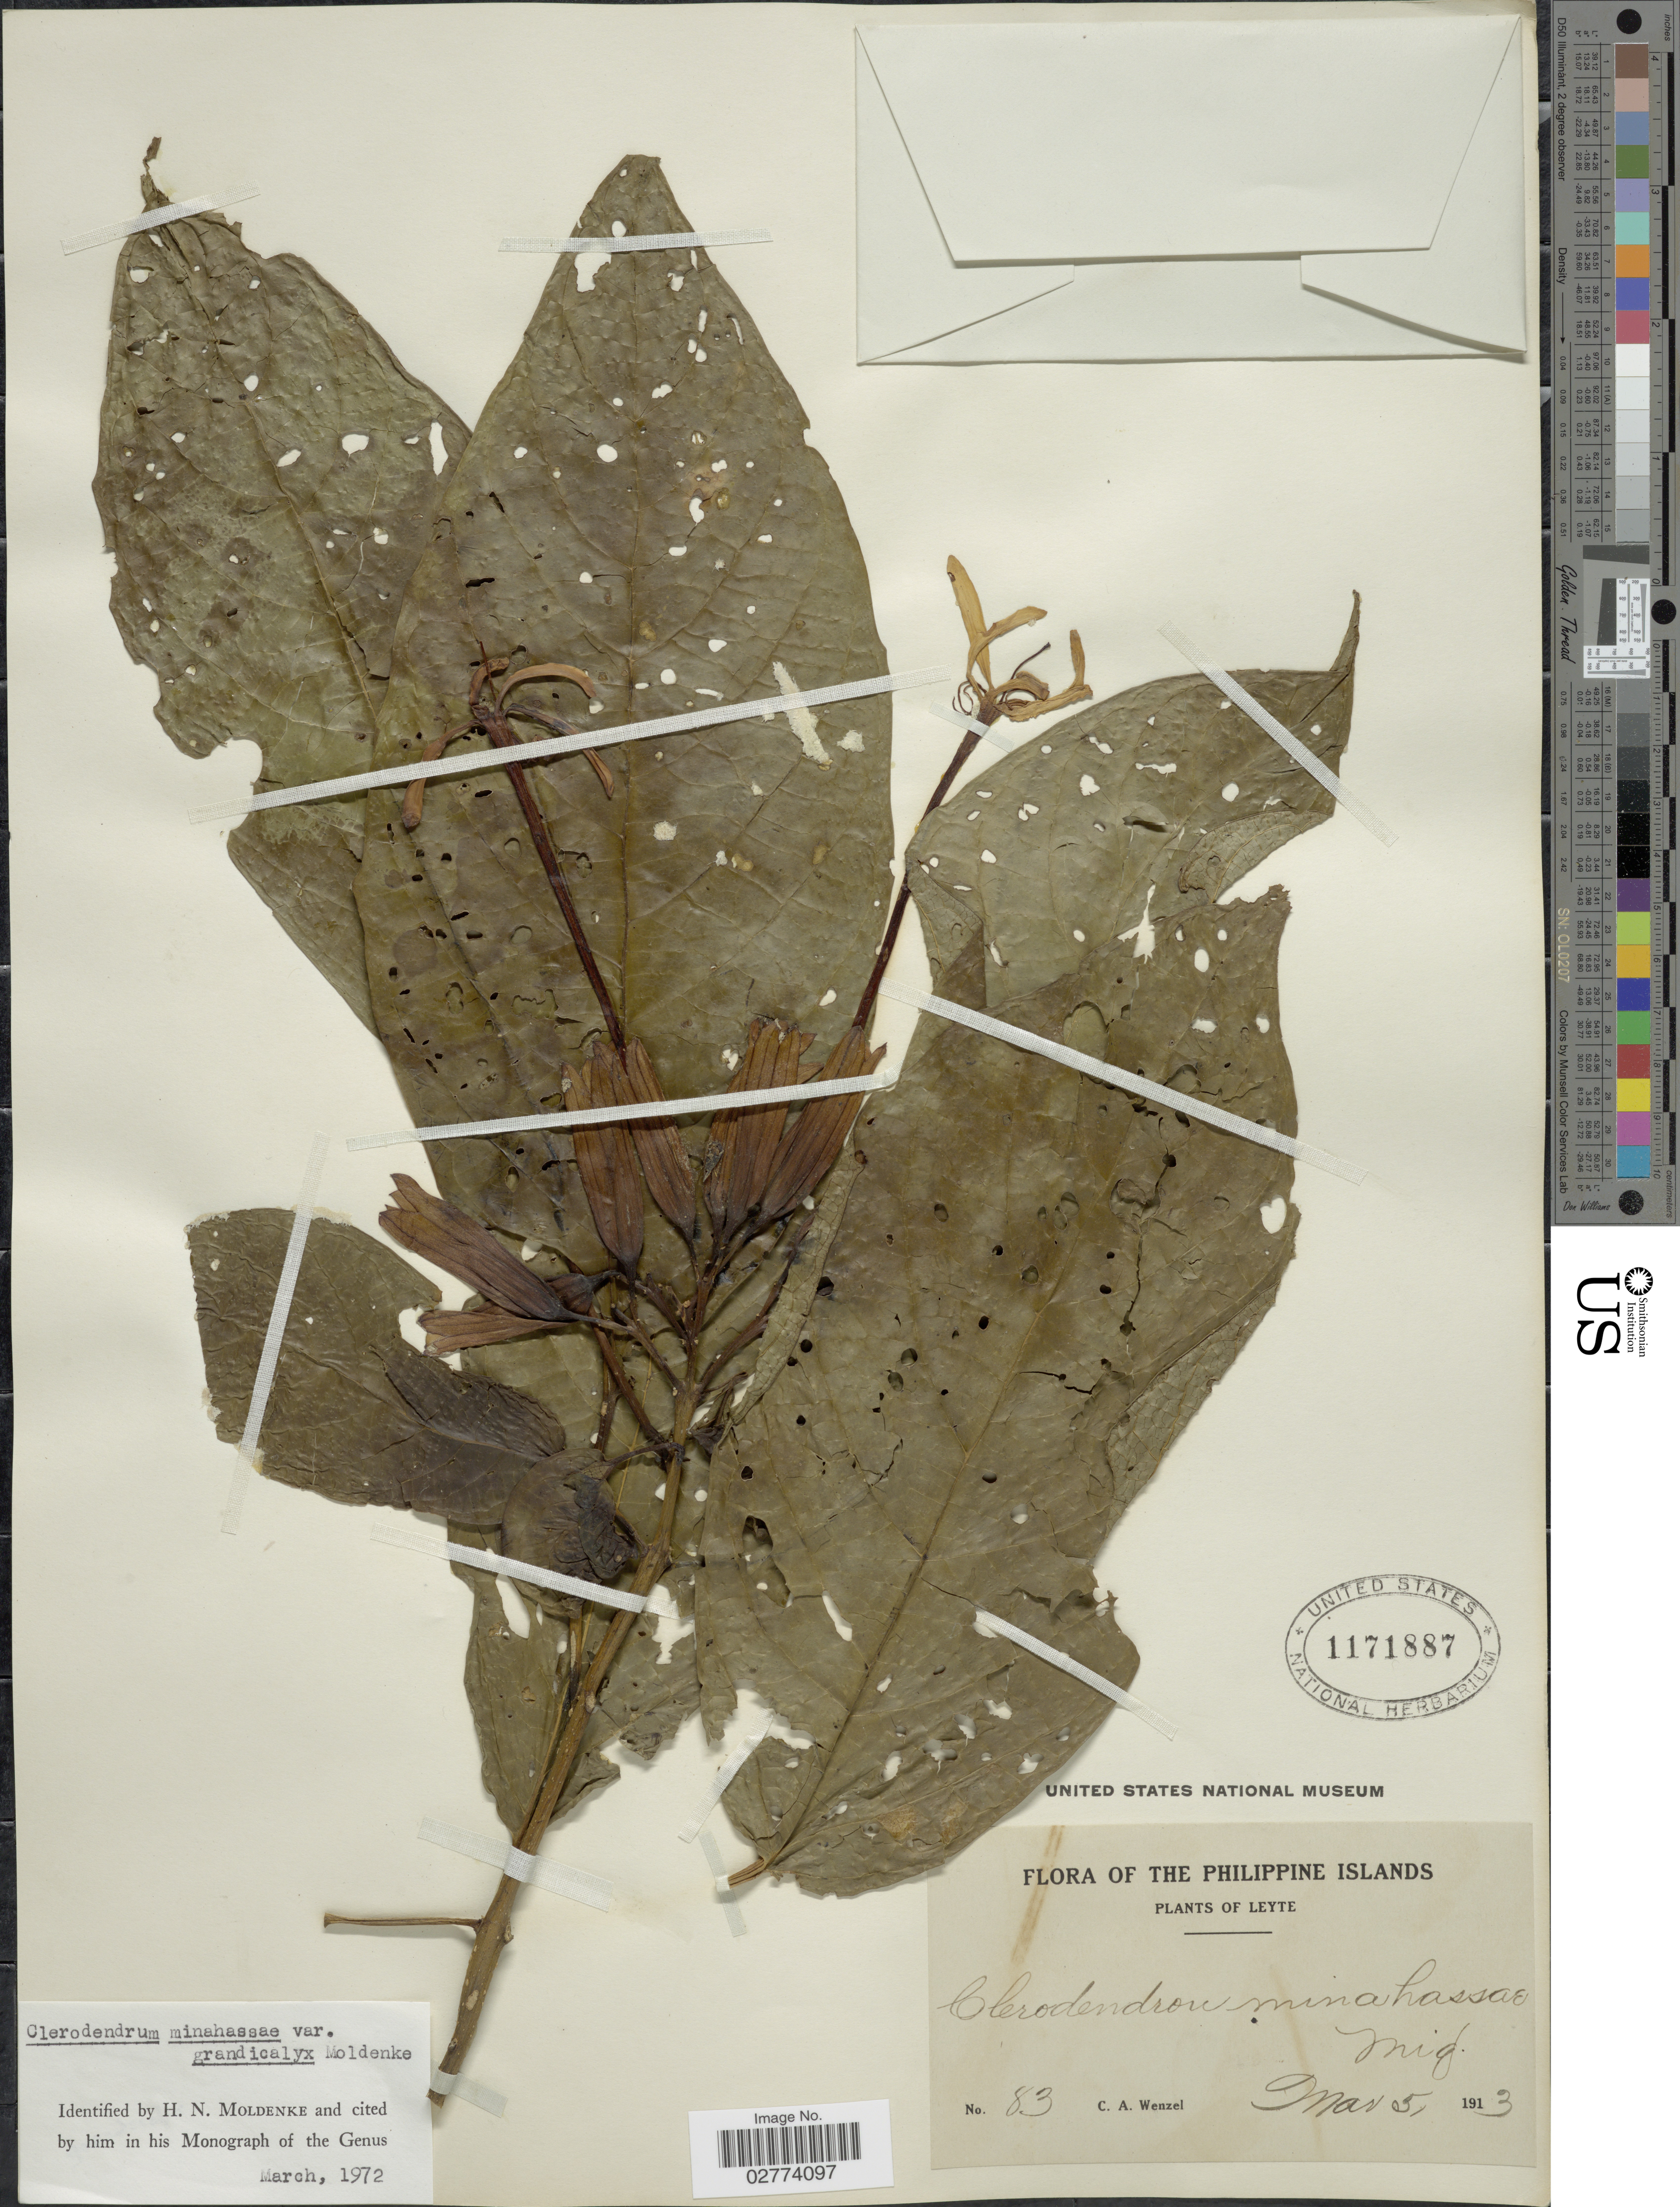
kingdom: Plantae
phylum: Tracheophyta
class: Magnoliopsida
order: Lamiales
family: Lamiaceae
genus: Clerodendrum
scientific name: Clerodendrum minahassae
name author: Teijsm. & Binn.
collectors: C. Wenzel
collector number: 83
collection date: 1913-03-05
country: Philippines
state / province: Eastern Visayas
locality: Leyte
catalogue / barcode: US 1171887